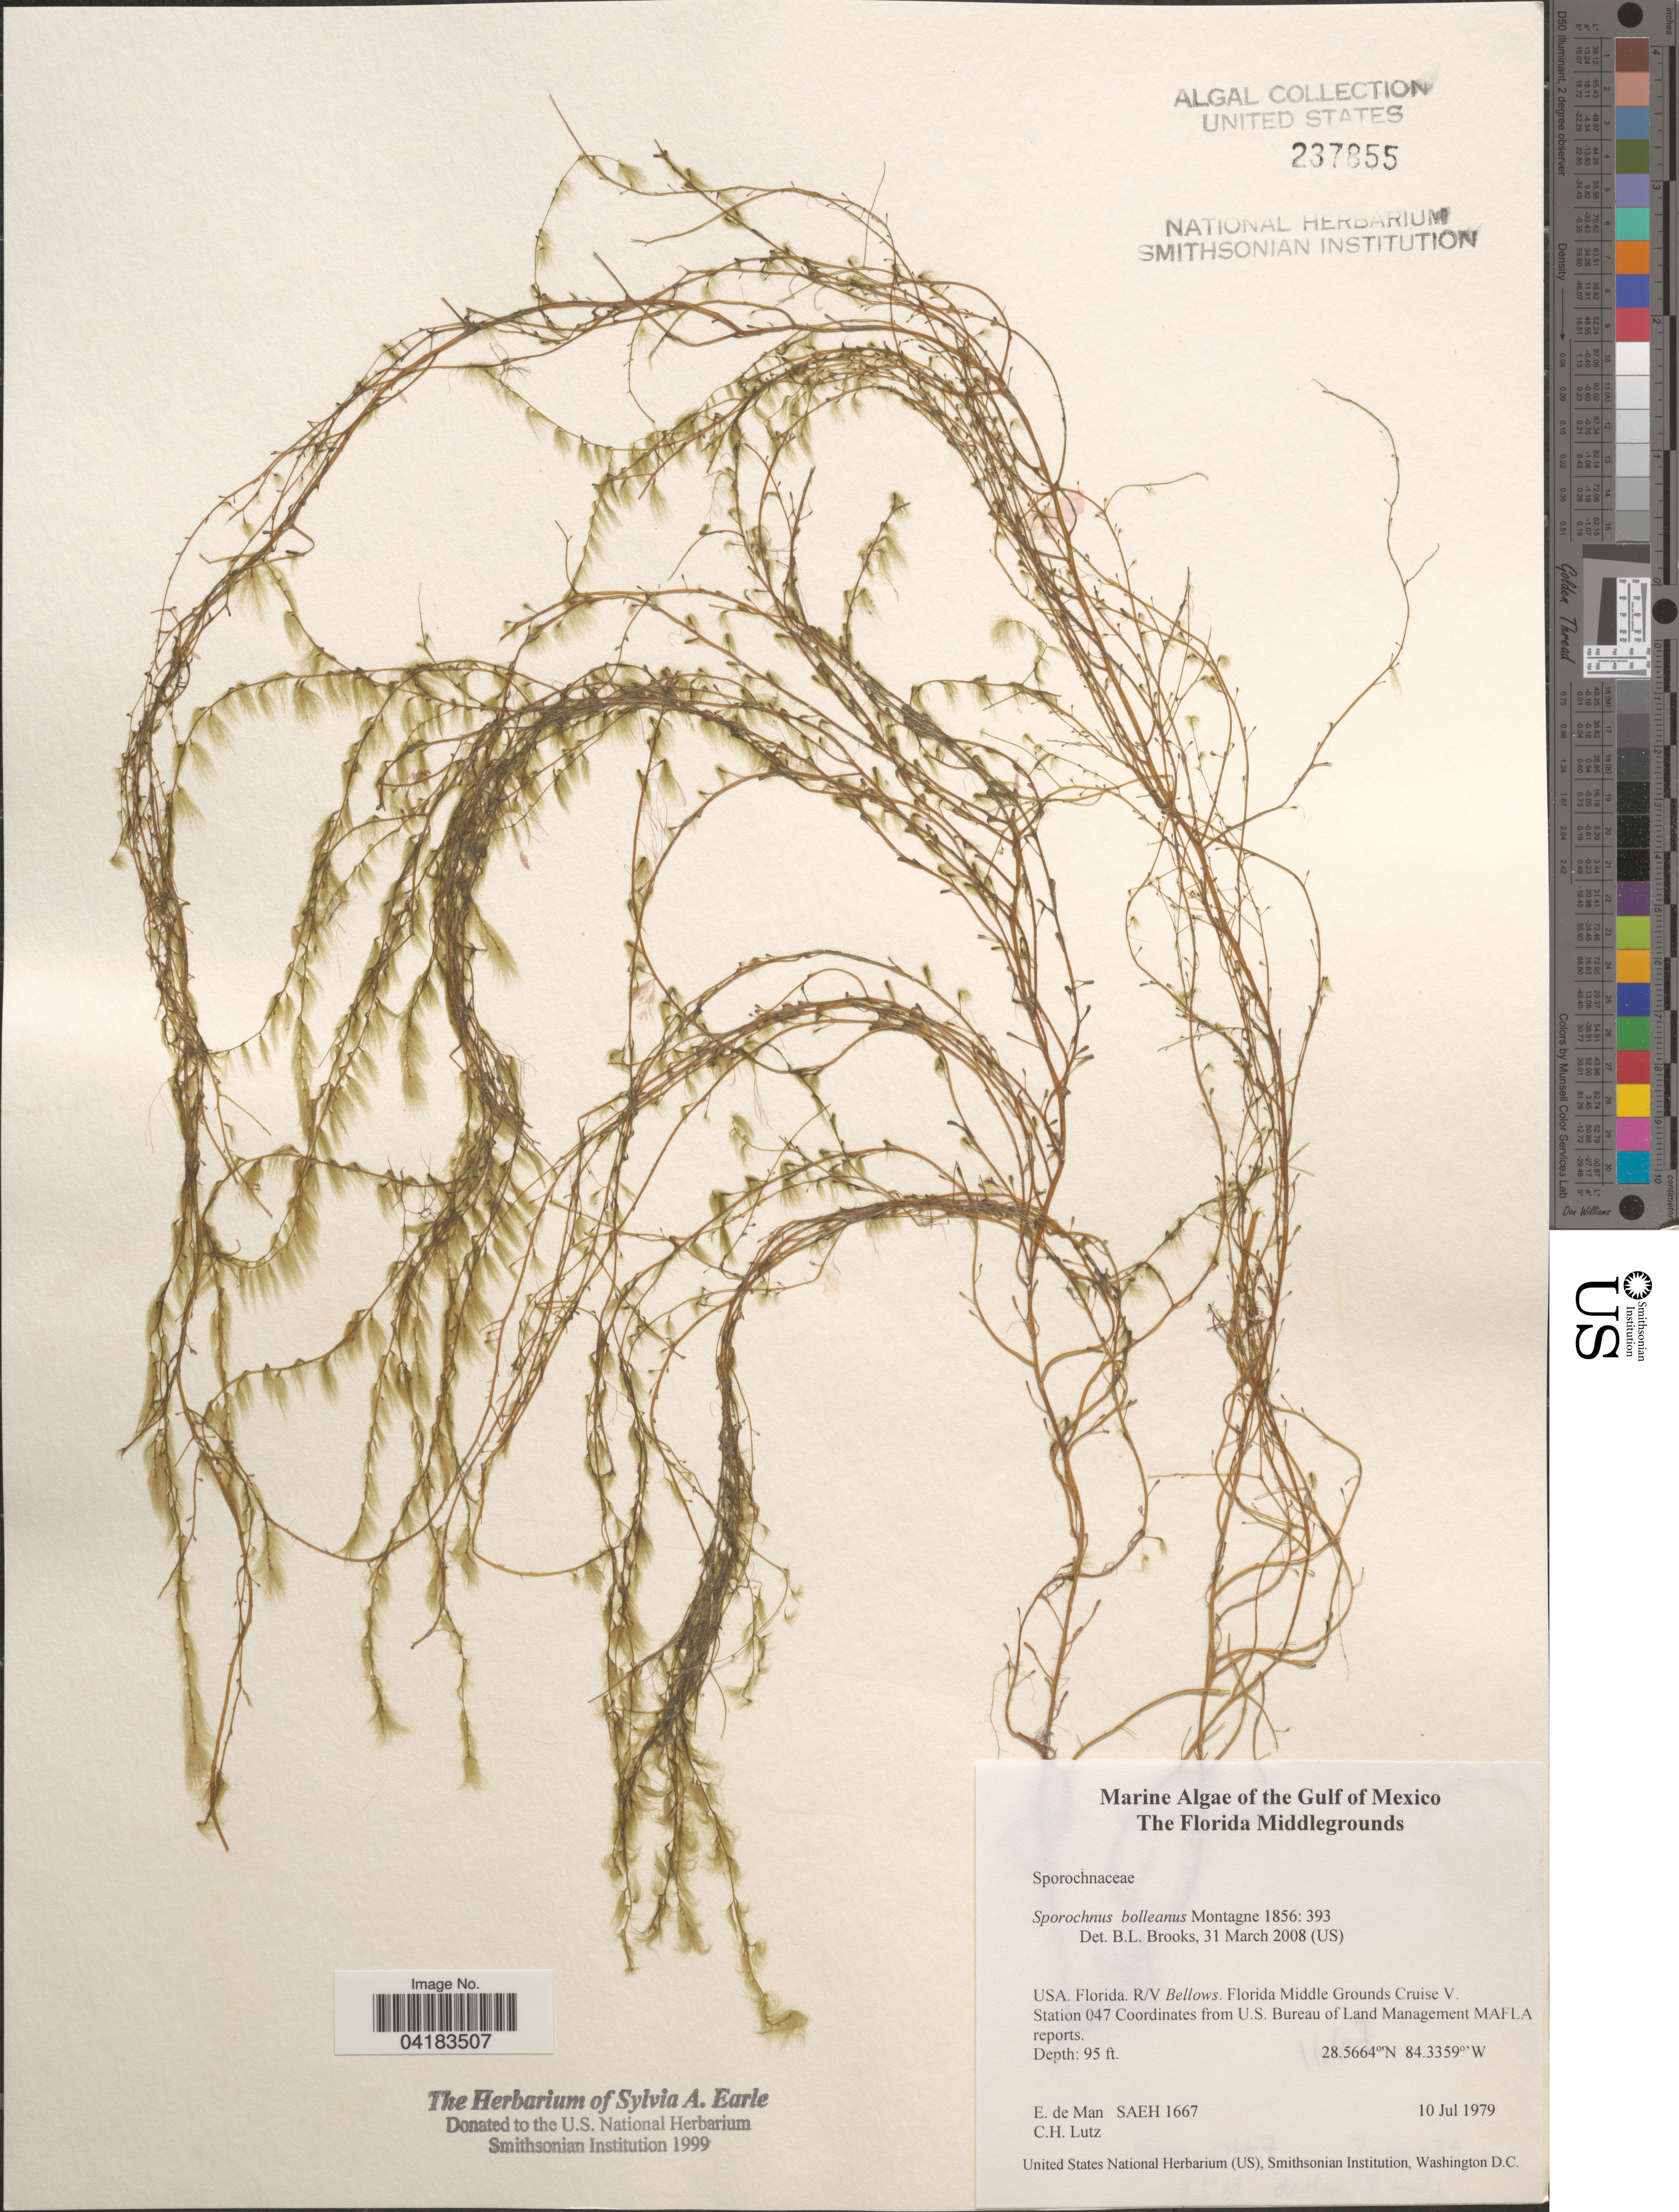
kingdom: Chromista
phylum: Ochrophyta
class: Phaeophyceae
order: Sporochnales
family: Sporochnaceae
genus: Sporochnus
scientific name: Sporochnus bolleanus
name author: Mont.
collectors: E. de Man & C. Lutz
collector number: SAEH1667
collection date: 1979-07-10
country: United States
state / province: Florida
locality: The Gulf of Mexico. The Florida Middlegrounds. R/V Bellows. Florida Middle Grounds Cruise V. Station 047.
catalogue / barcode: US 237855